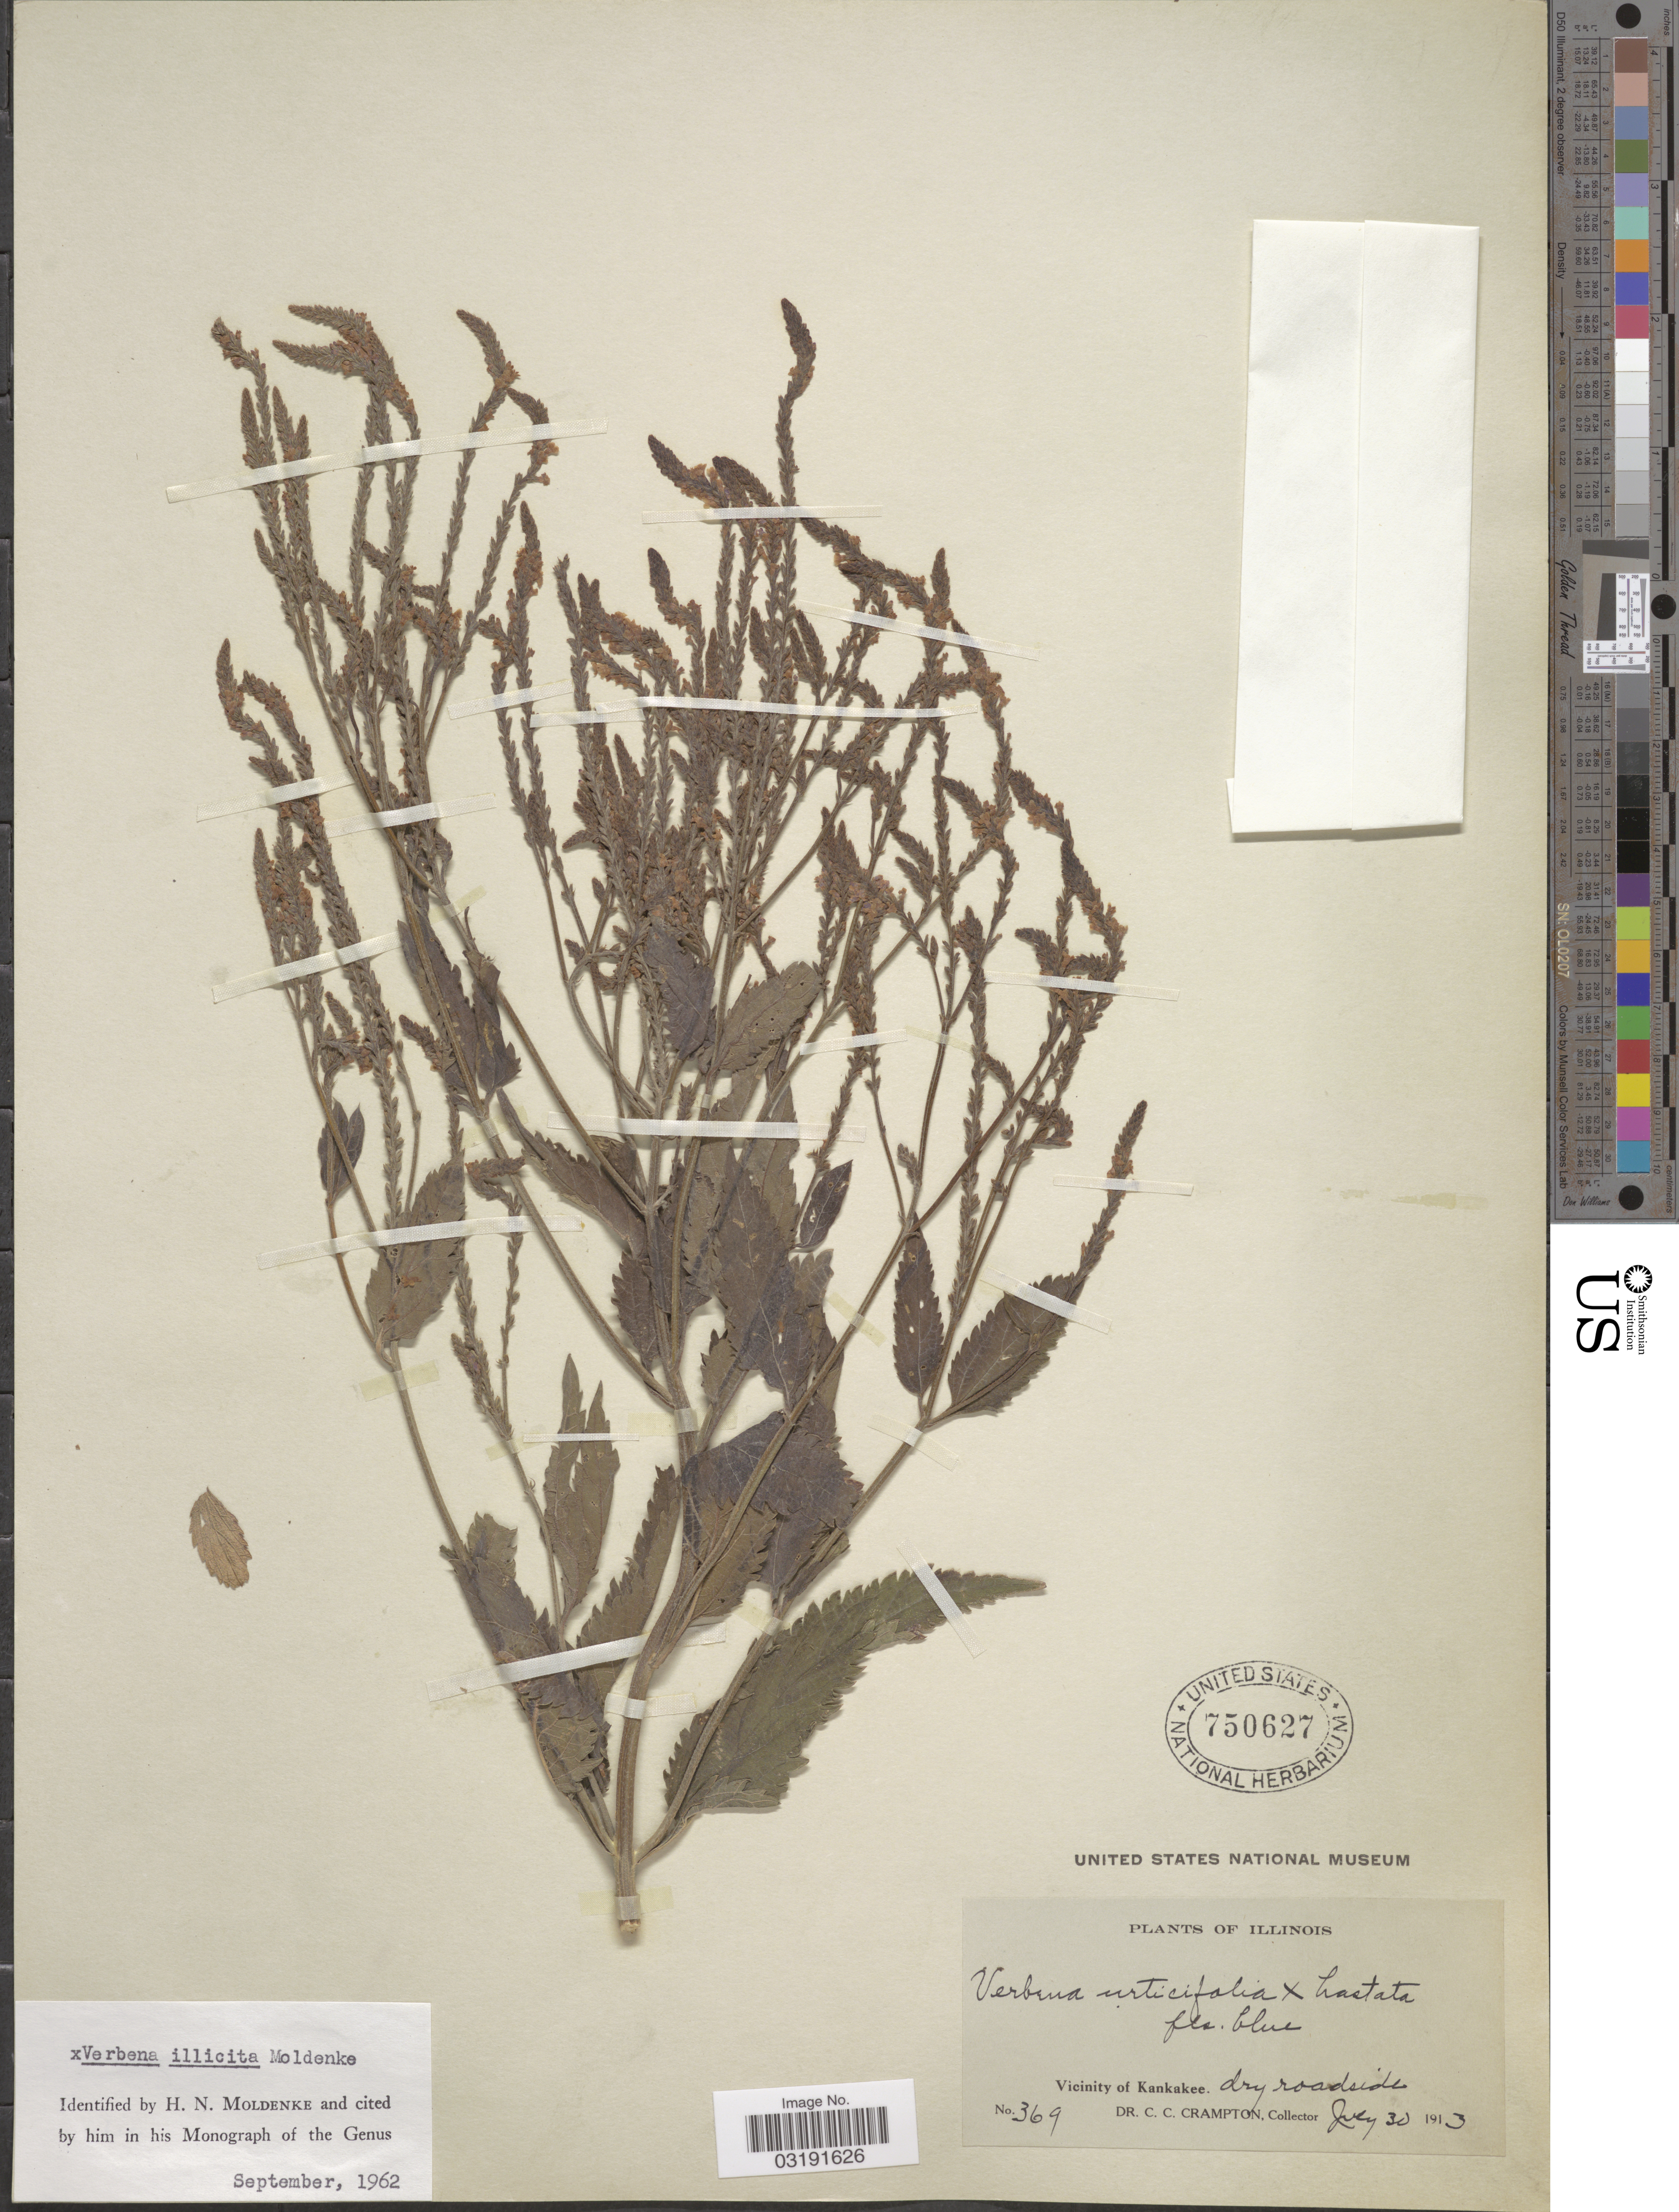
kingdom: Plantae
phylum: Tracheophyta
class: Magnoliopsida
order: Lamiales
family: Verbenaceae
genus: Verbena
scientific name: Verbena x illicita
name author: Moldenke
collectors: C. Crampton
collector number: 369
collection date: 1913-07-30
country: United States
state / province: Illinois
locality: Vicinity of Kankakee.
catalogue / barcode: US 750627